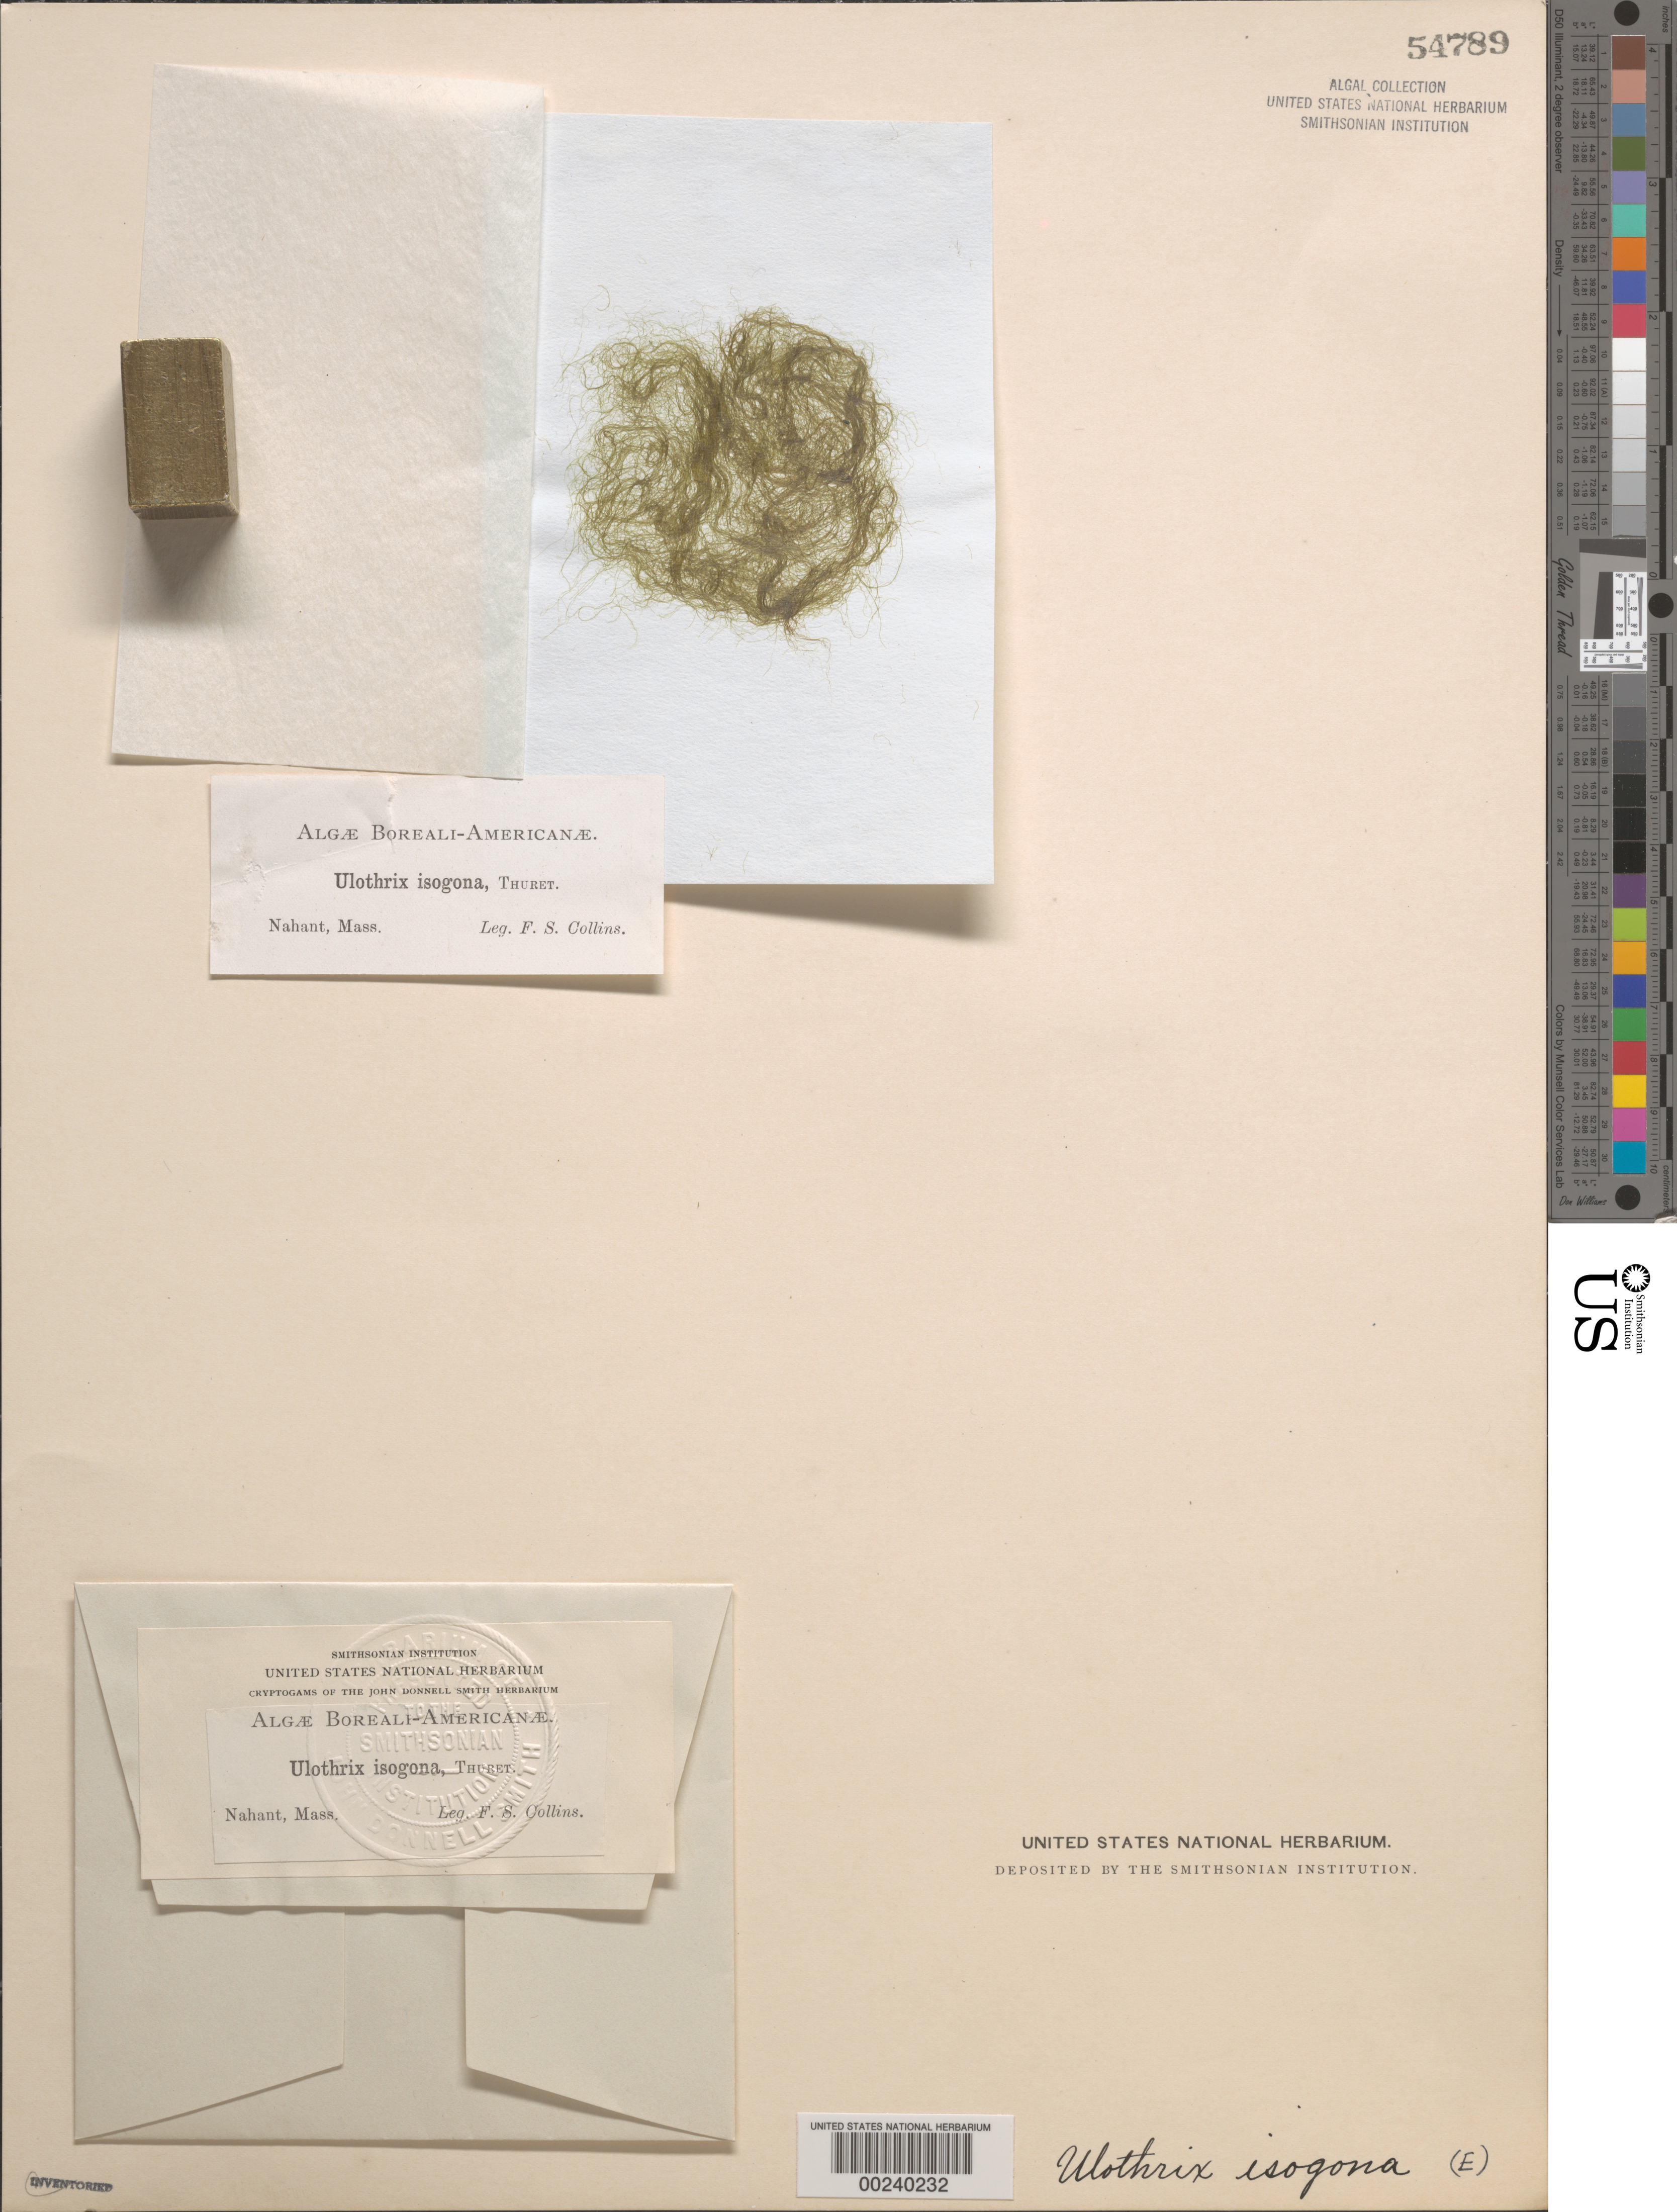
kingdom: Plantae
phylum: Chlorophyta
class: Ulvophyceae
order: Ulotrichales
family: Ulotrichaceae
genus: Ulothrix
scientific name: Ulothrix isogona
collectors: F. Collins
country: United States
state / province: Massachusetts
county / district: Essex County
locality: Nahant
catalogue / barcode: US 54789